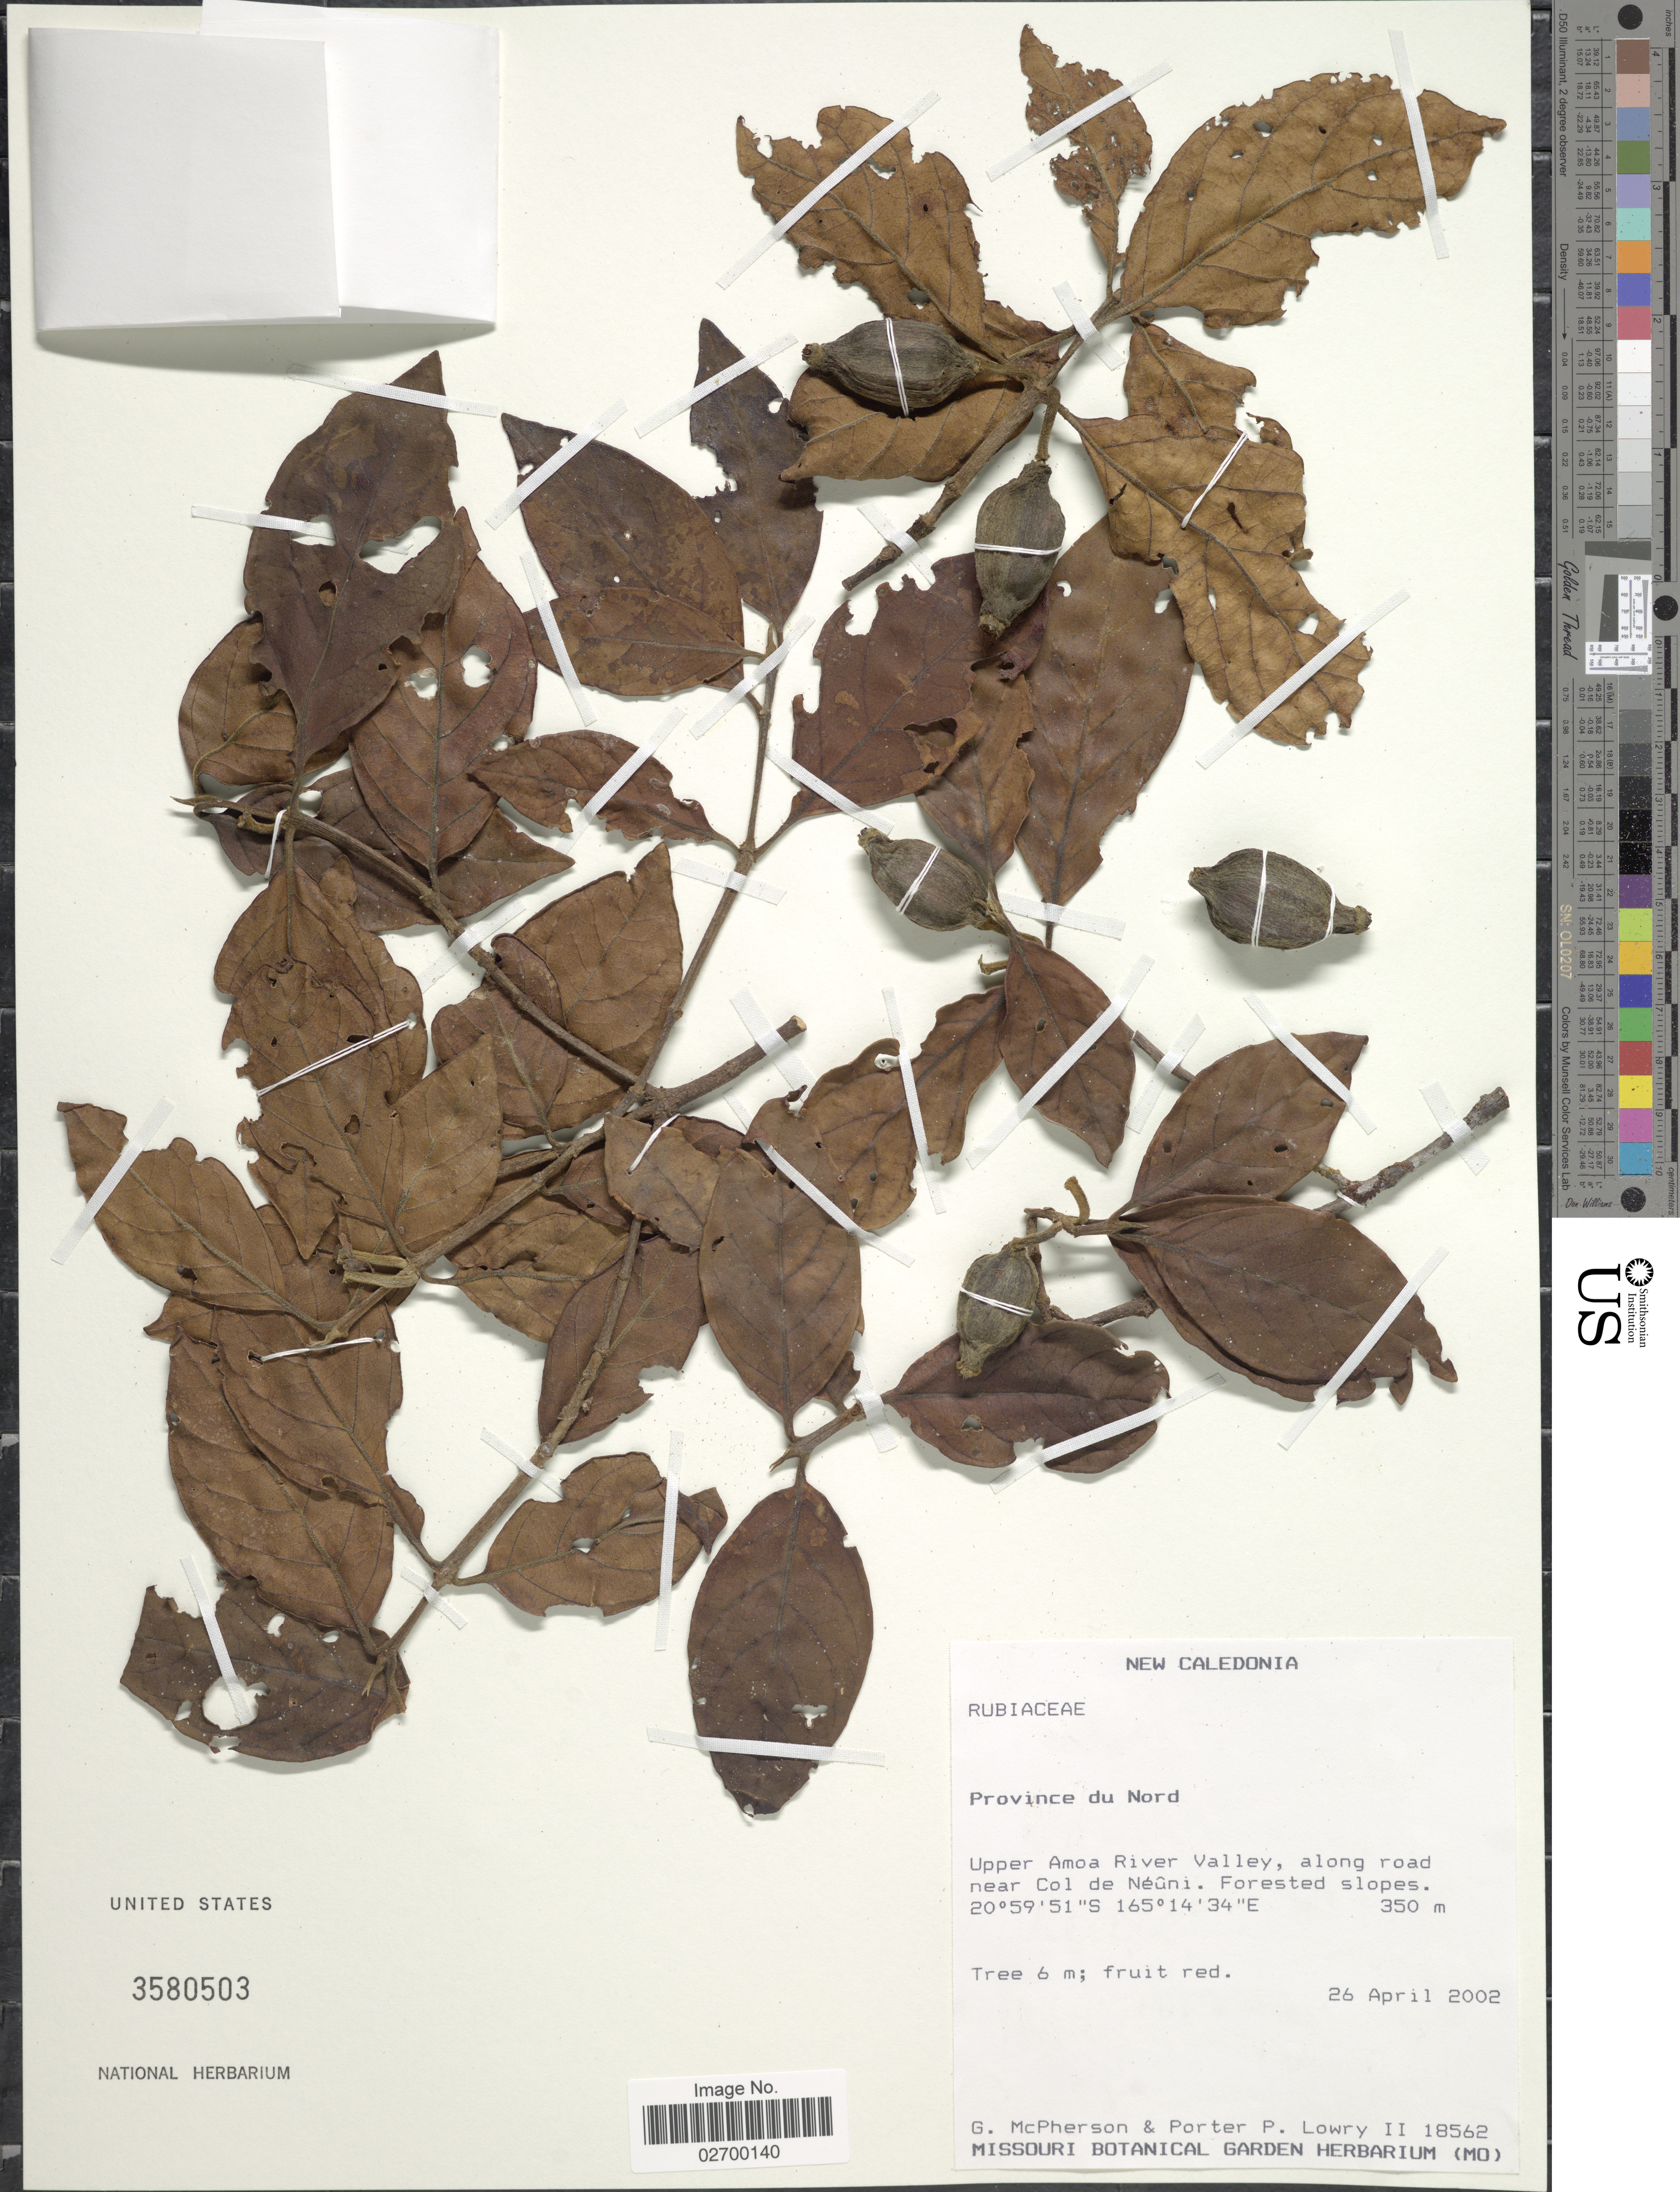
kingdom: Plantae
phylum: Tracheophyta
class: Magnoliopsida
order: Gentianales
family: Rubiaceae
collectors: G. McPherson & P. P. Lowry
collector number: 18562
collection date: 2002-04-26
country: New Caledonia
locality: Province du Nord. Upper Amoa River Valley, along road near Col de Neuni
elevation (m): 350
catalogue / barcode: US 3580503